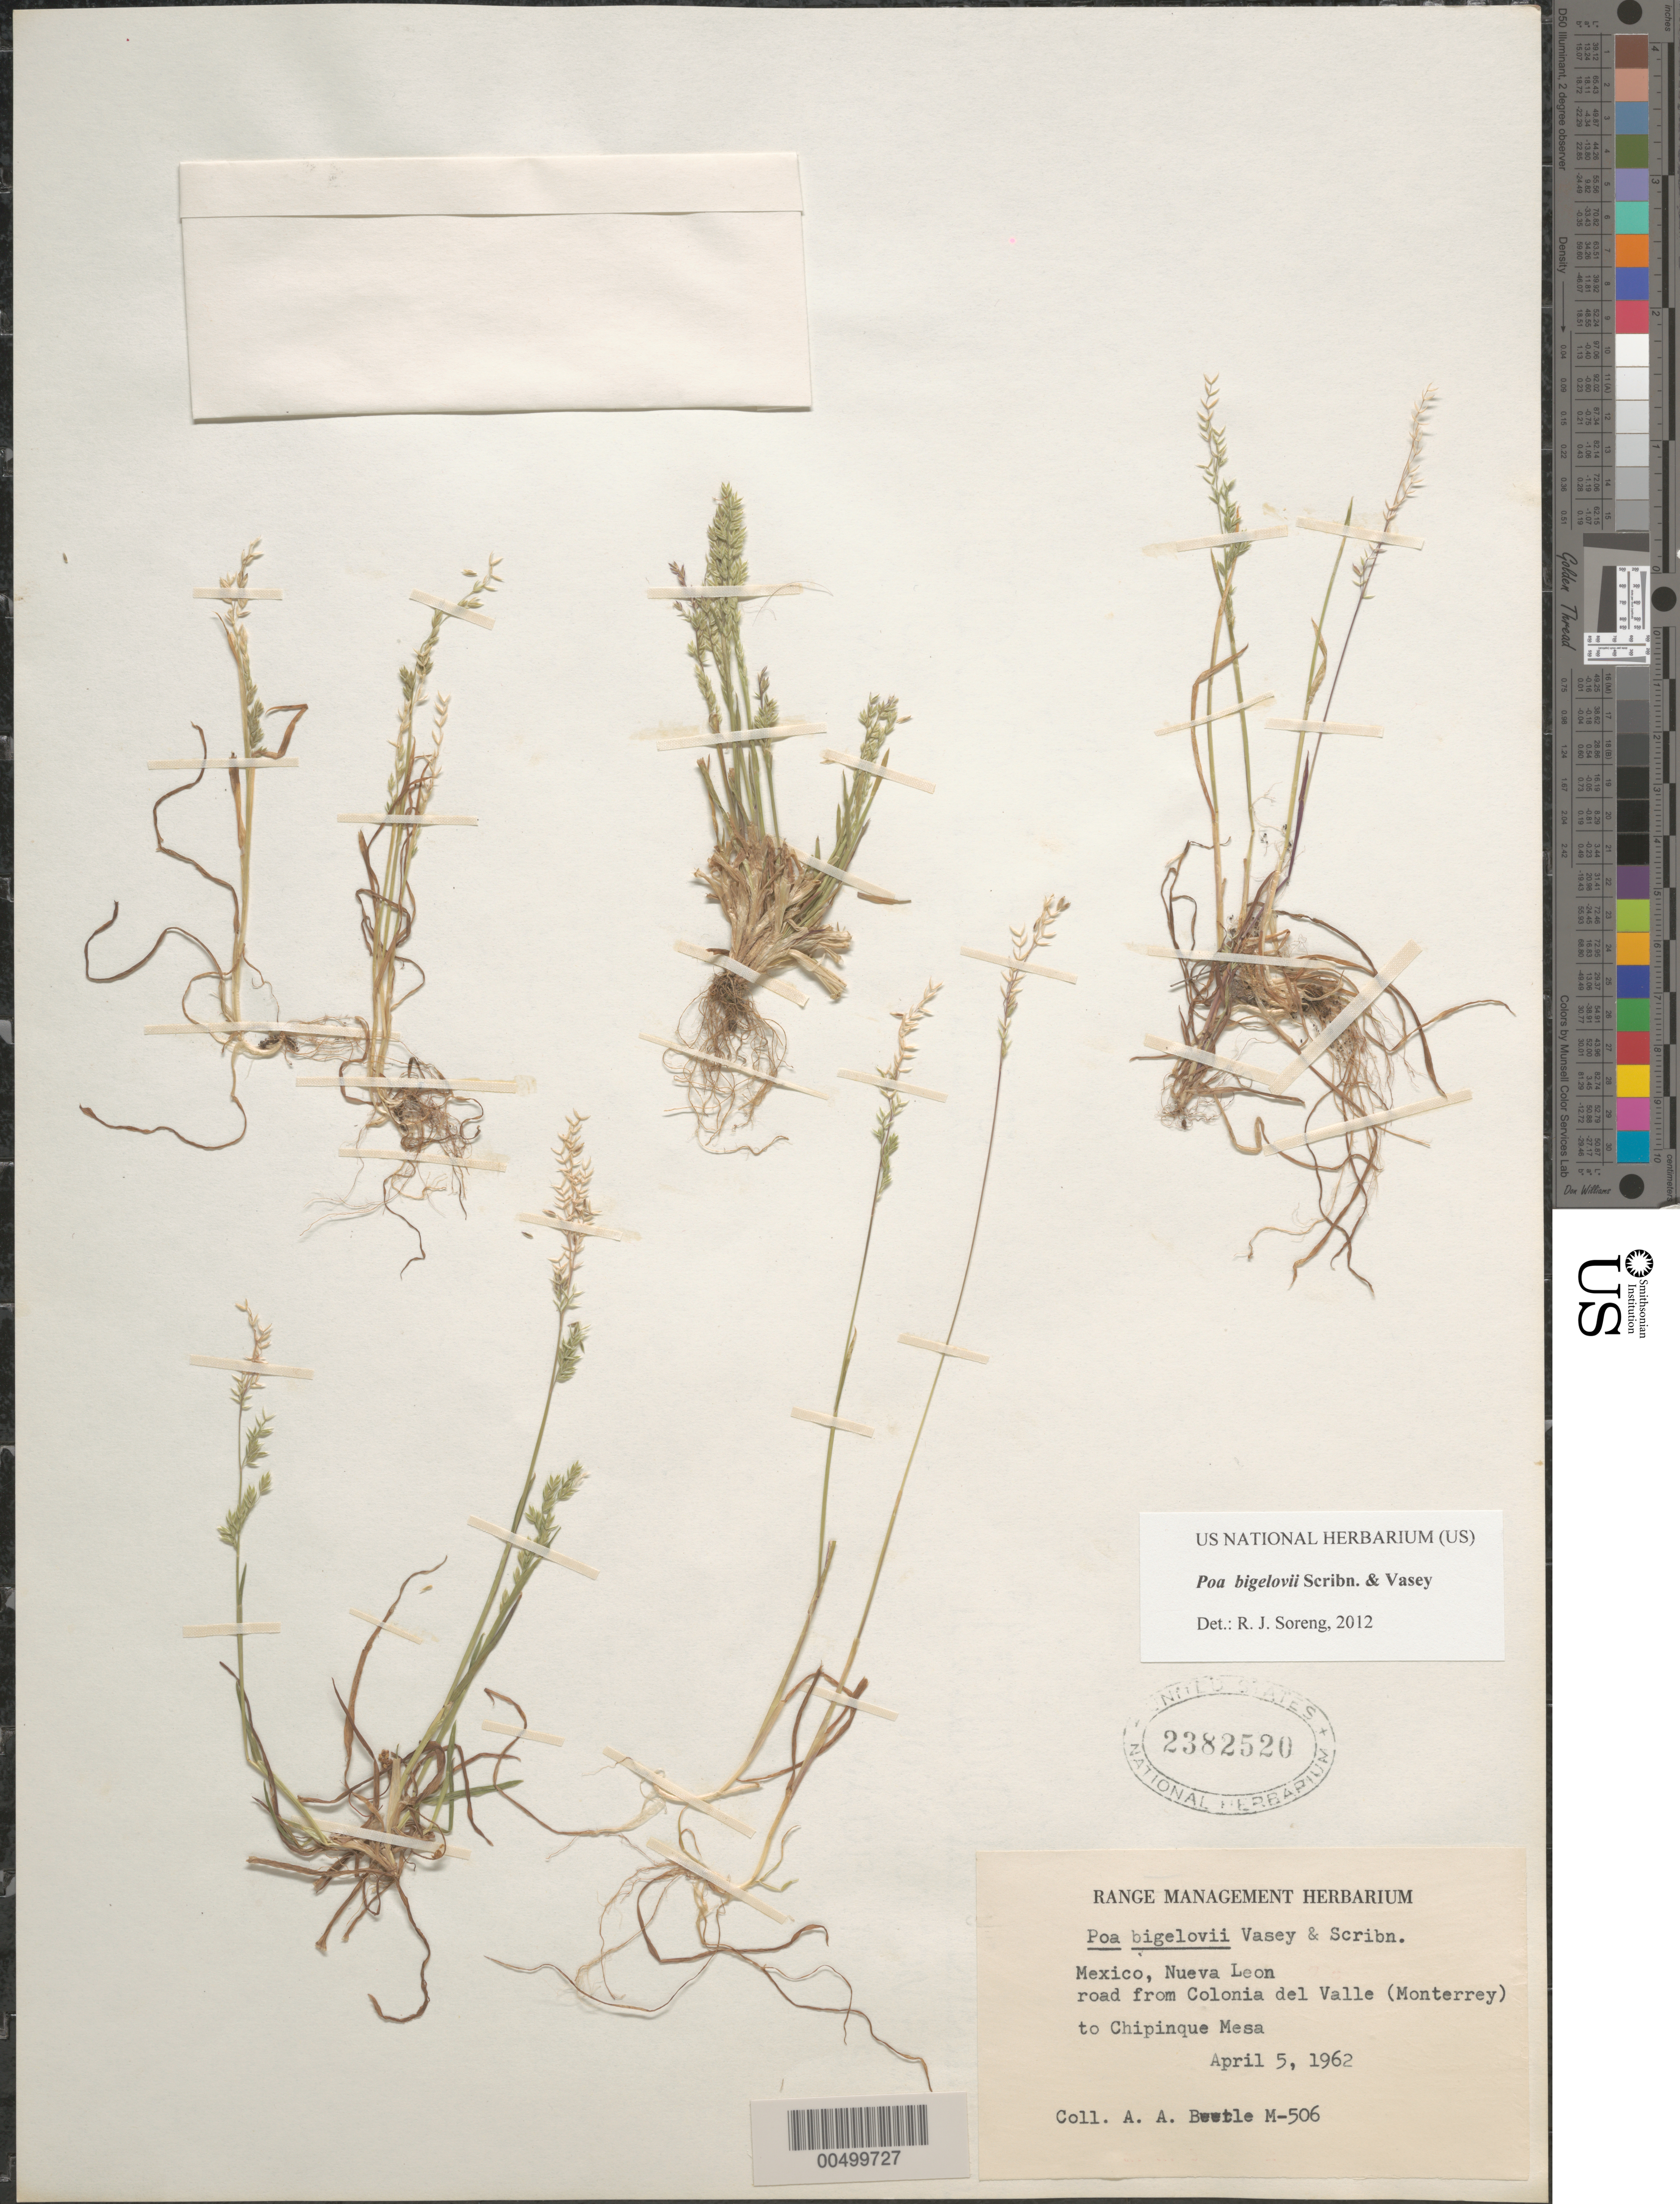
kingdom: Plantae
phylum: Tracheophyta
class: Liliopsida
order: Poales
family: Poaceae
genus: Poa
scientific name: Poa bigelovii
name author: Vasey & Scribn.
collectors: A. A. Beetle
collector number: M-506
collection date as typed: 5 Apr 1962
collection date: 1962-04-05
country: Mexico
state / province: Nuevo León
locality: Rd from Colonia del Valle (Monterrey) to Chipinque Mesa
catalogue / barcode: US 2382520